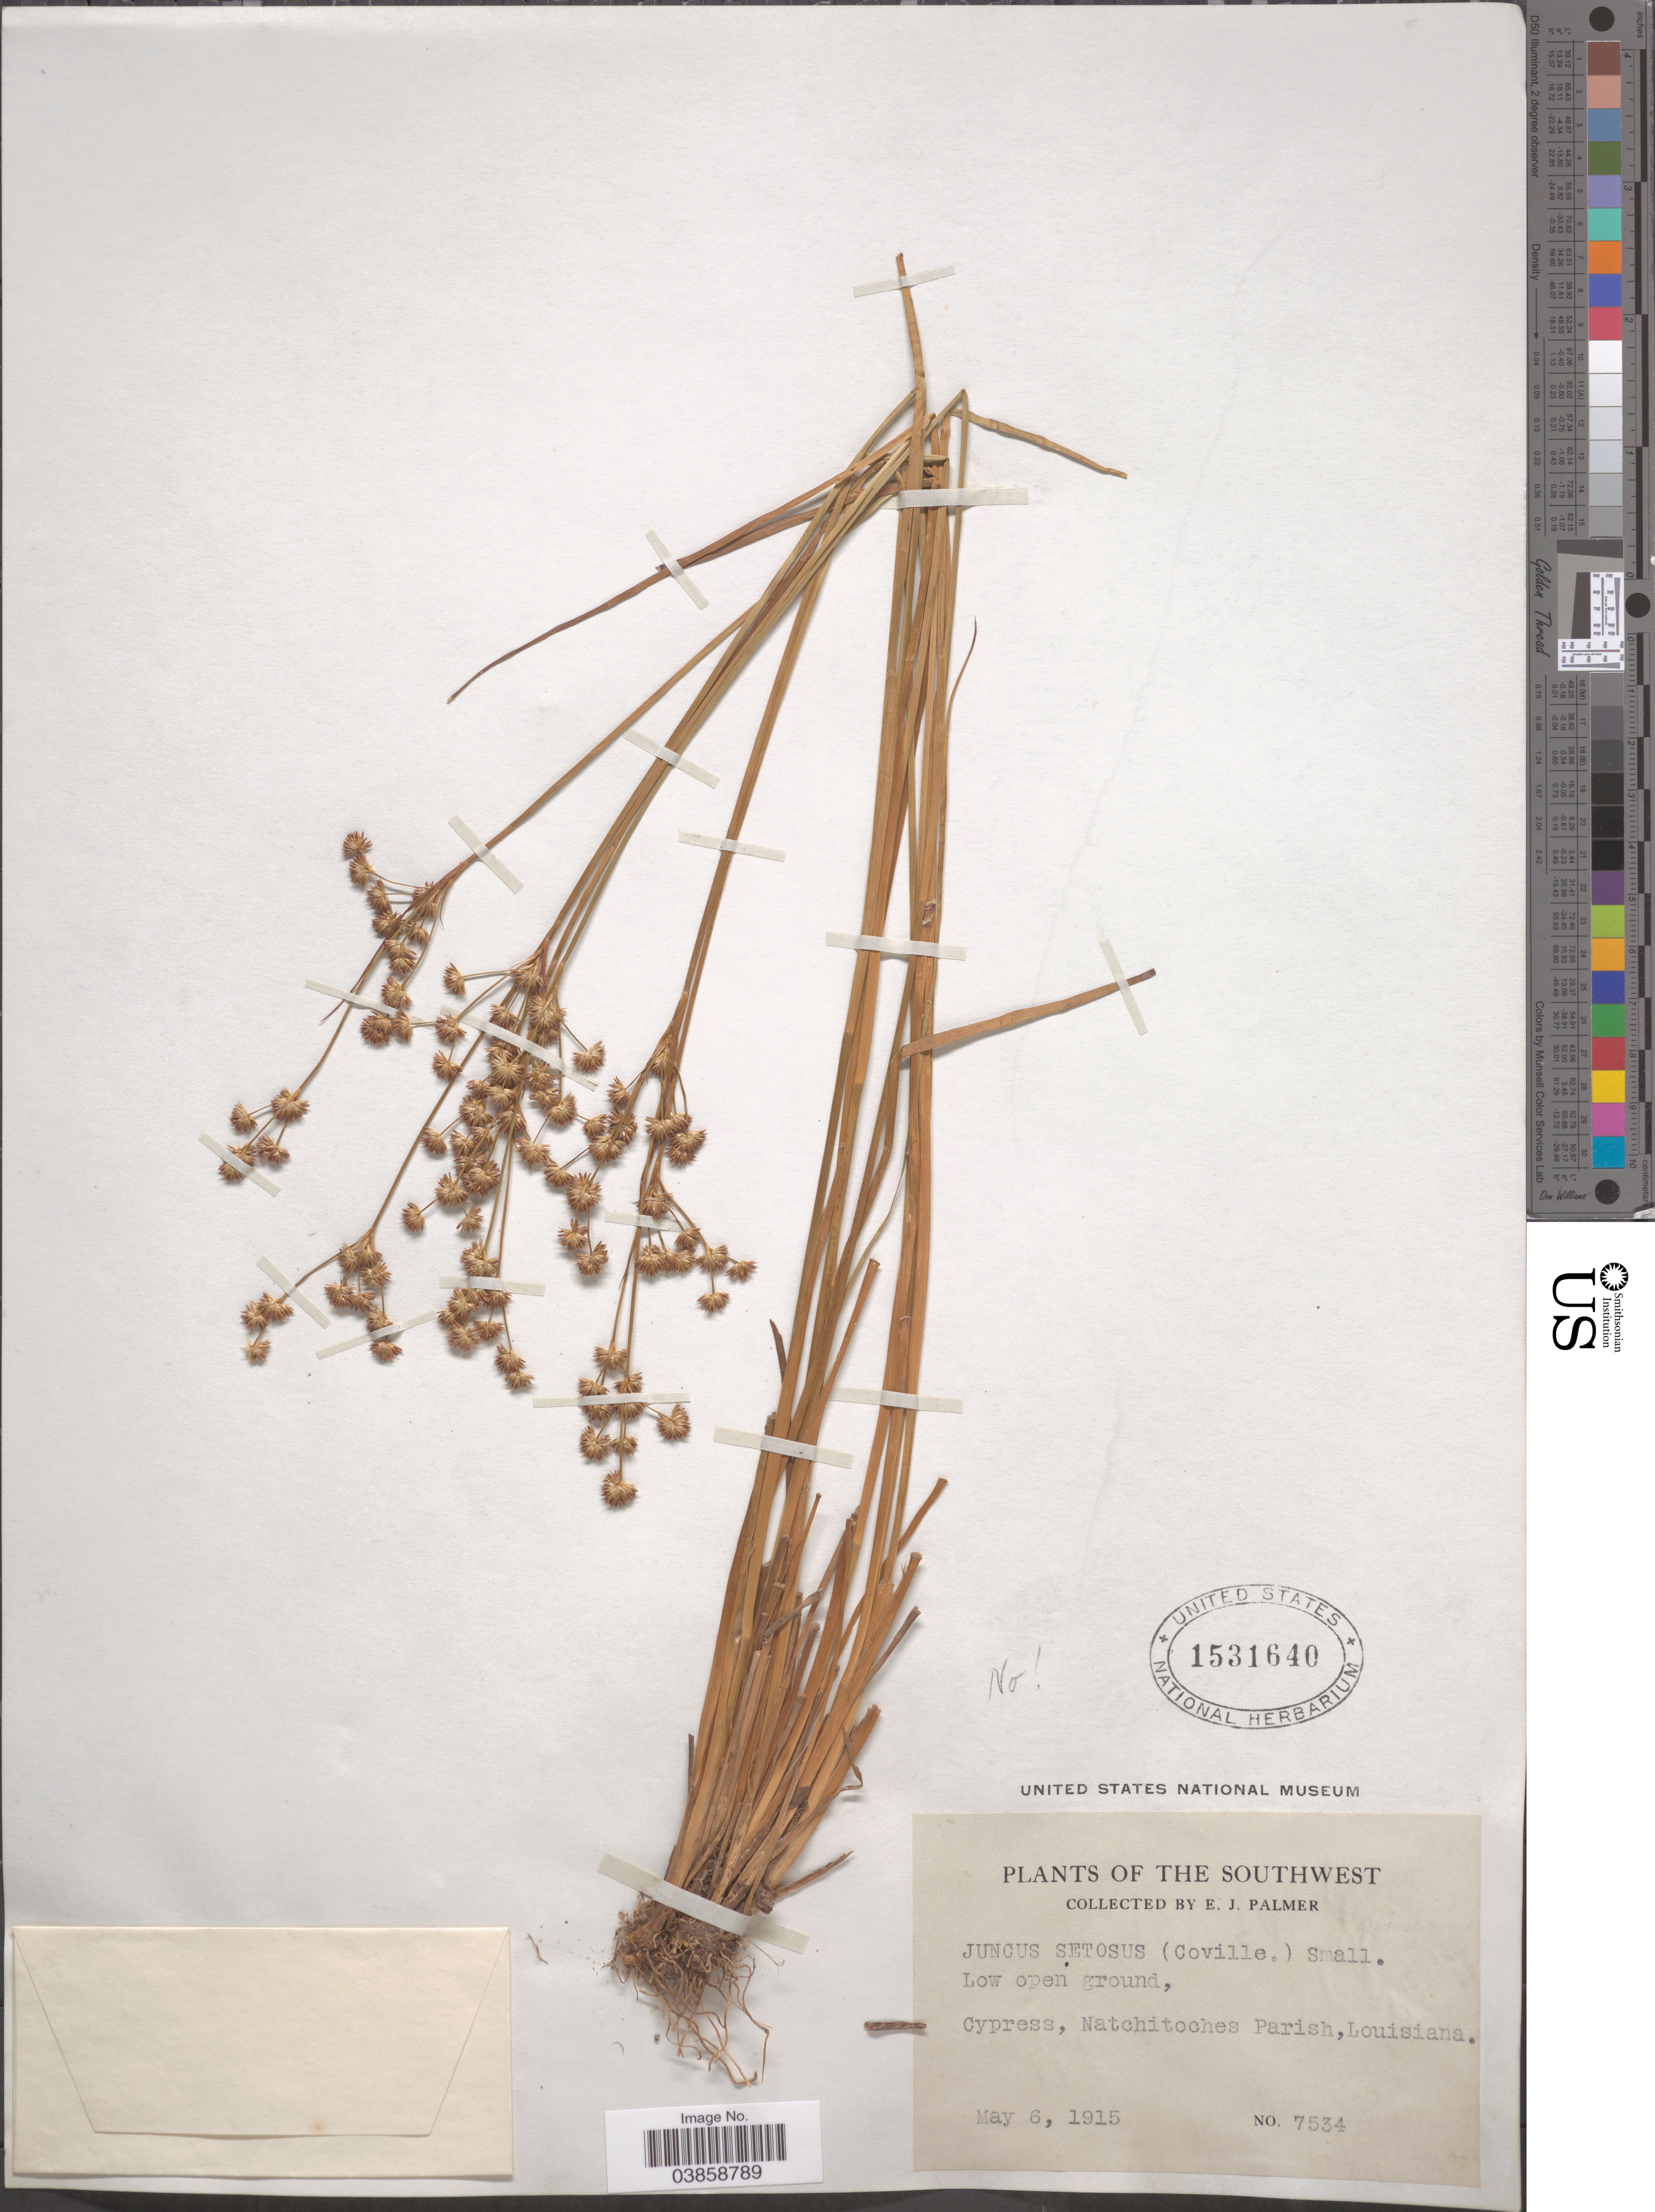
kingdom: Plantae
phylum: Tracheophyta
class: Liliopsida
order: Poales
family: Juncaceae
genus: Juncus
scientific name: Juncus sp.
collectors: E. J. Palmer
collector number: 7534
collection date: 1915-05-06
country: United States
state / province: Louisiana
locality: The Southwest. Cypress, Natchitoches Parish.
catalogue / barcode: US 1531640